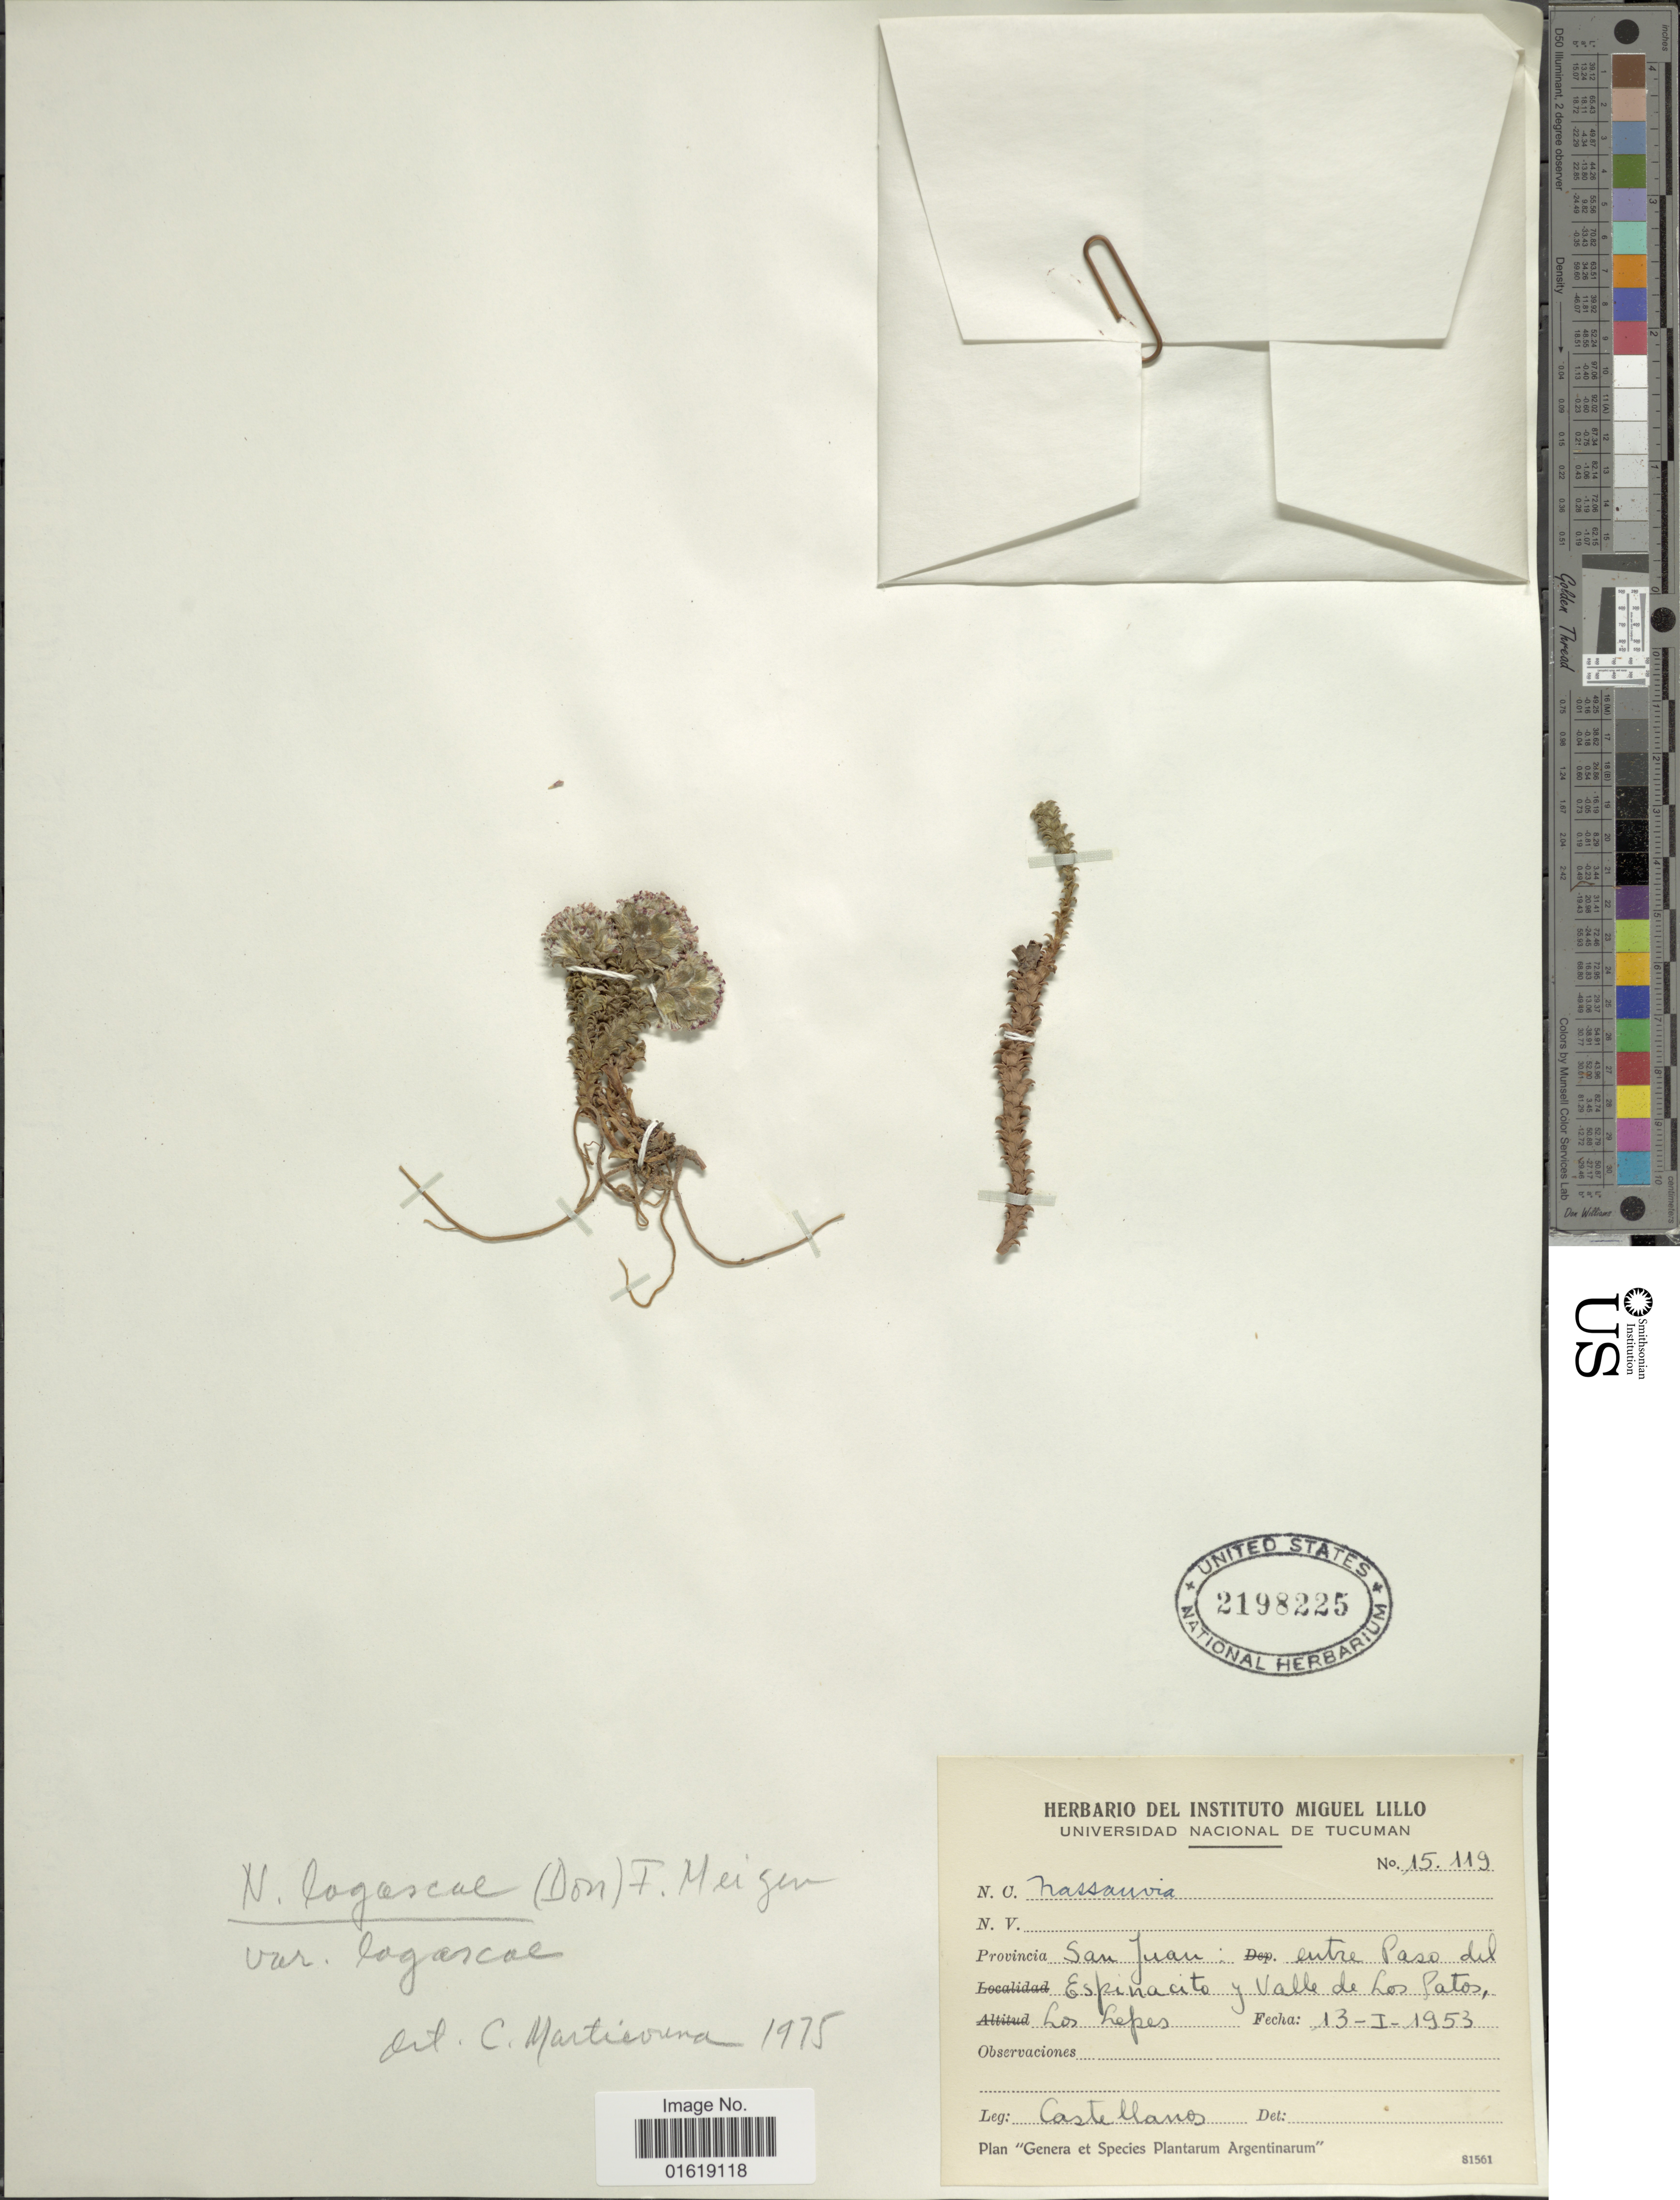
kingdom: Plantae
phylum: Tracheophyta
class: Magnoliopsida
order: Asterales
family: Asteraceae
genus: Nassauvia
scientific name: Nassauvia lagascae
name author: (D. Don) F. Meigen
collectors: -- Castellanos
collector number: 15119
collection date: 1953-01-13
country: Argentina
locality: Provincia San Juan. Entre Paso del Espinacito y Valle de Los Patos. Los Lepes.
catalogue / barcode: US 2198225